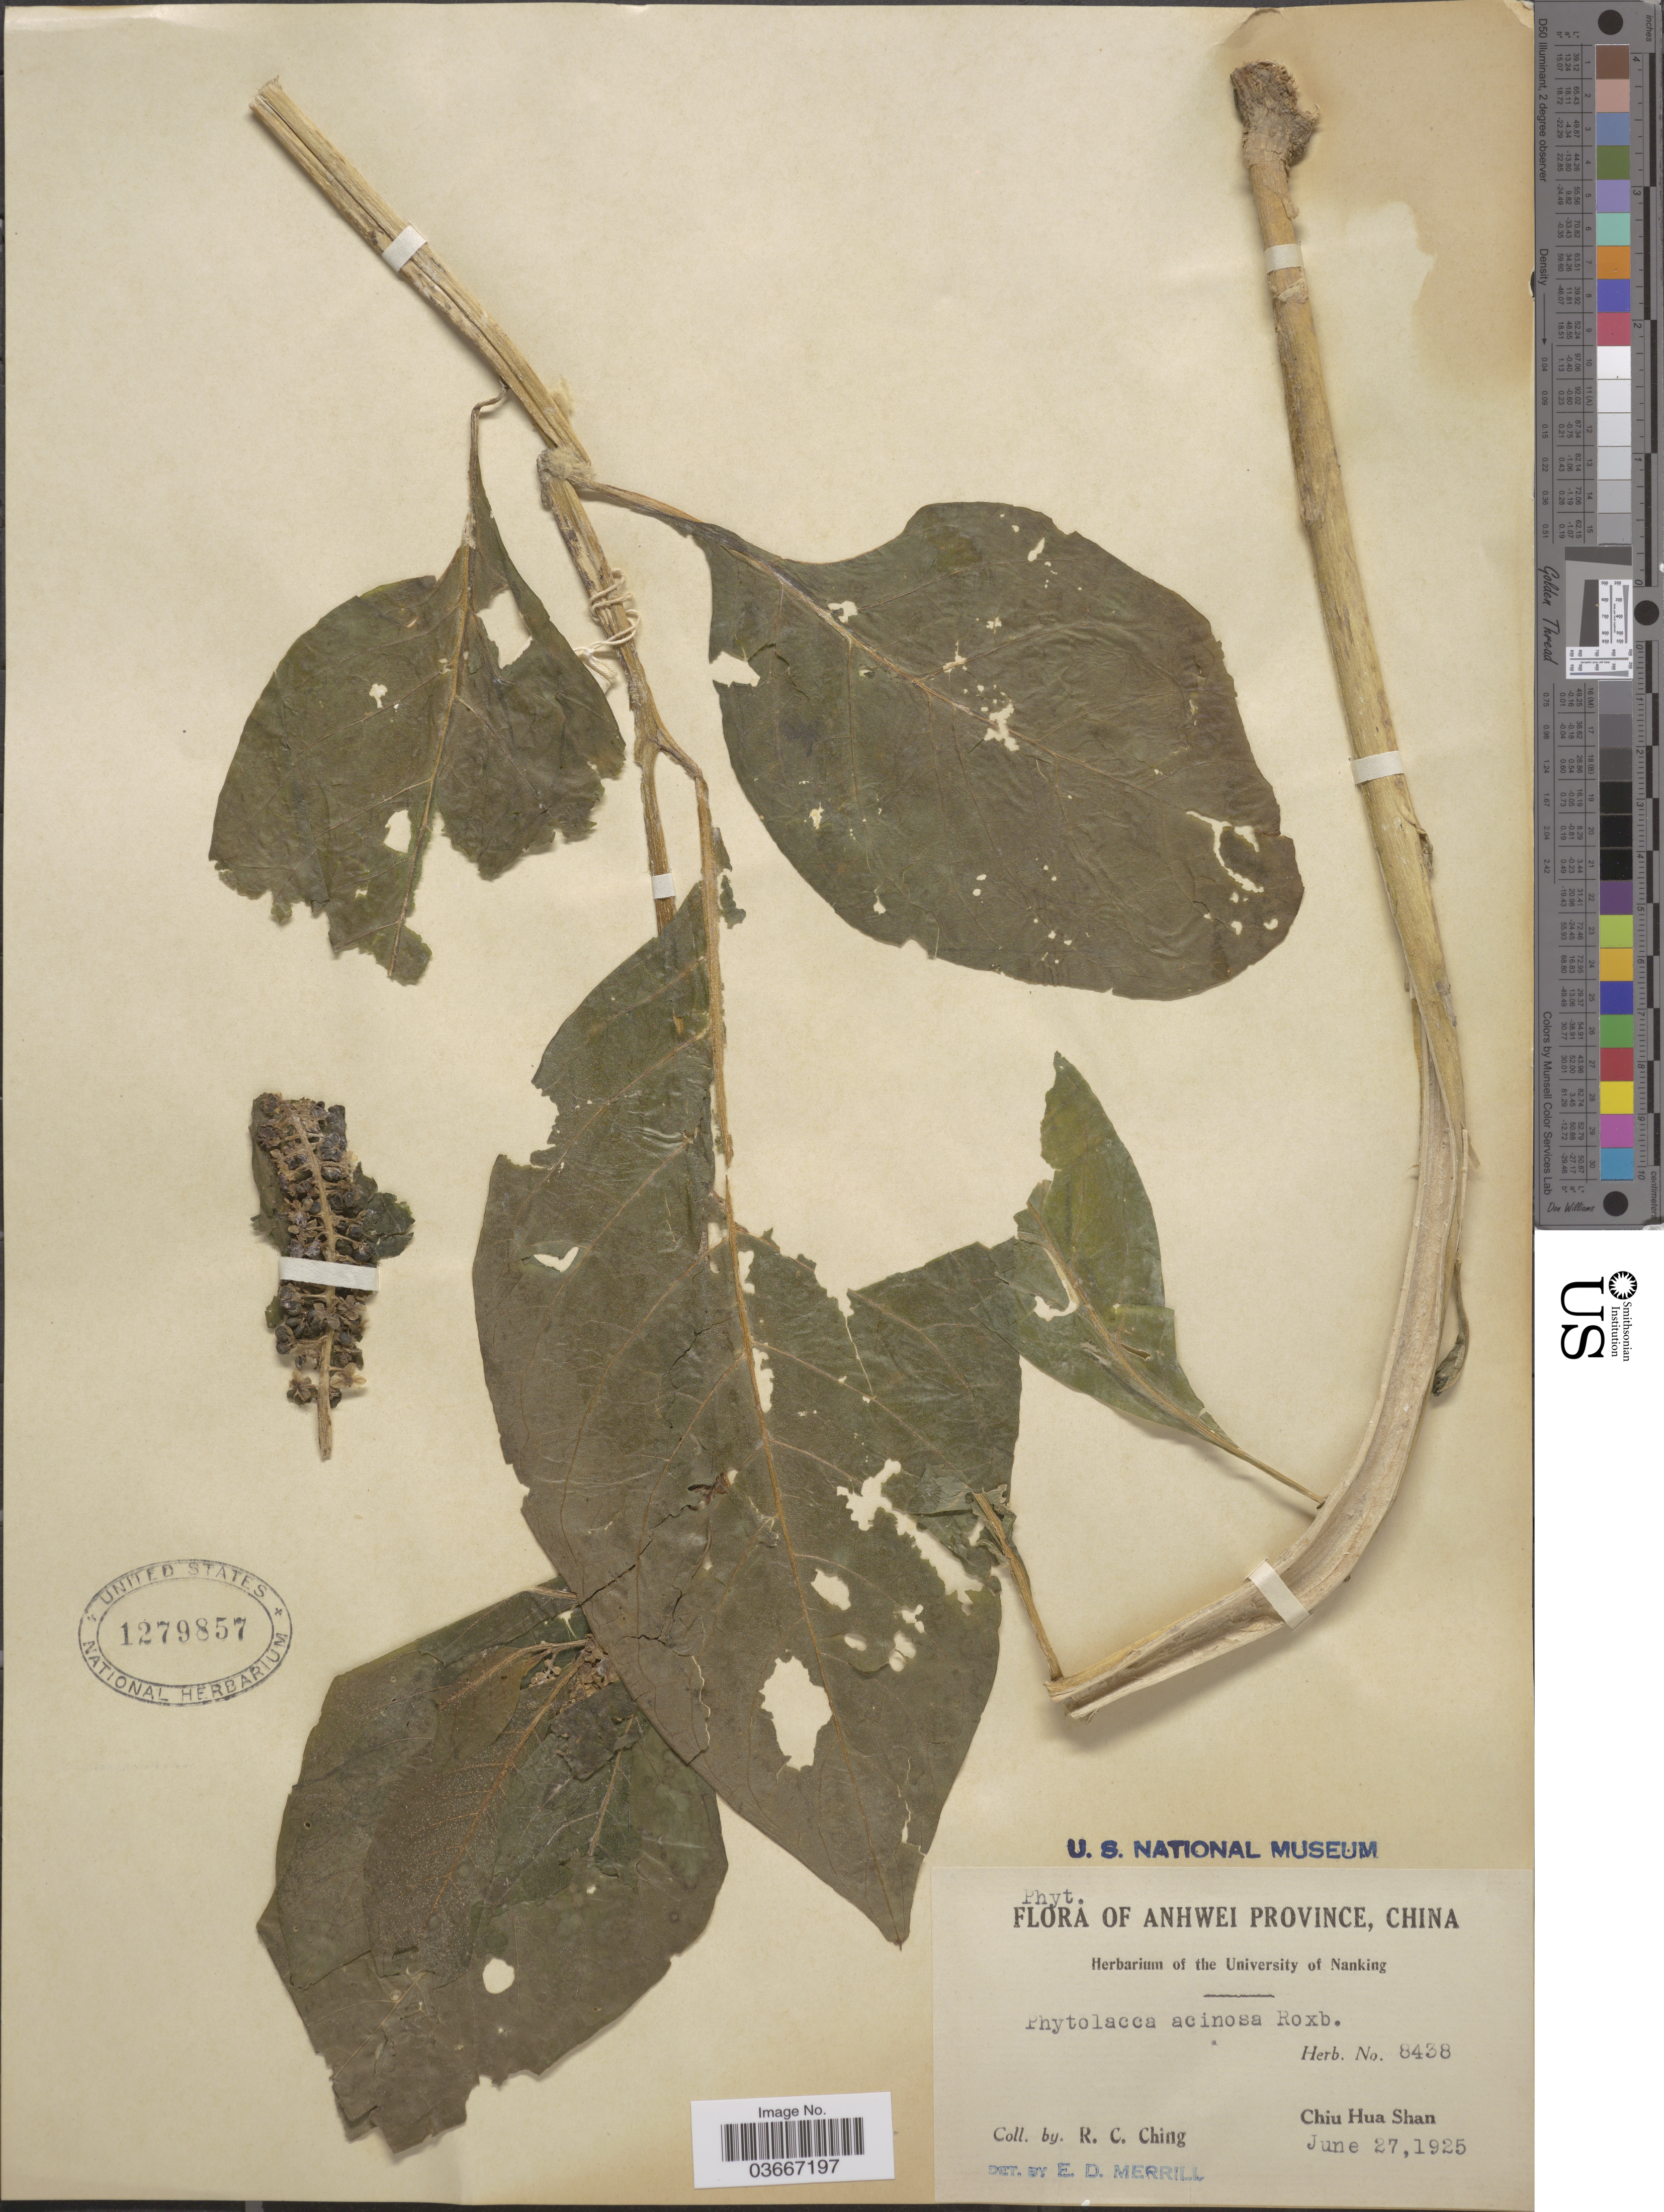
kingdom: Plantae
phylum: Tracheophyta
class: Magnoliopsida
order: Caryophyllales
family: Phytolaccaceae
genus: Phytolacca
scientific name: Phytolacca acinosa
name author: Roxb.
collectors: R. C. Ching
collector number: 8438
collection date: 1925-06-27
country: China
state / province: Anhui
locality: Anhwei Province. Chiu Hua Shan.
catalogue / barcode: US 1279857